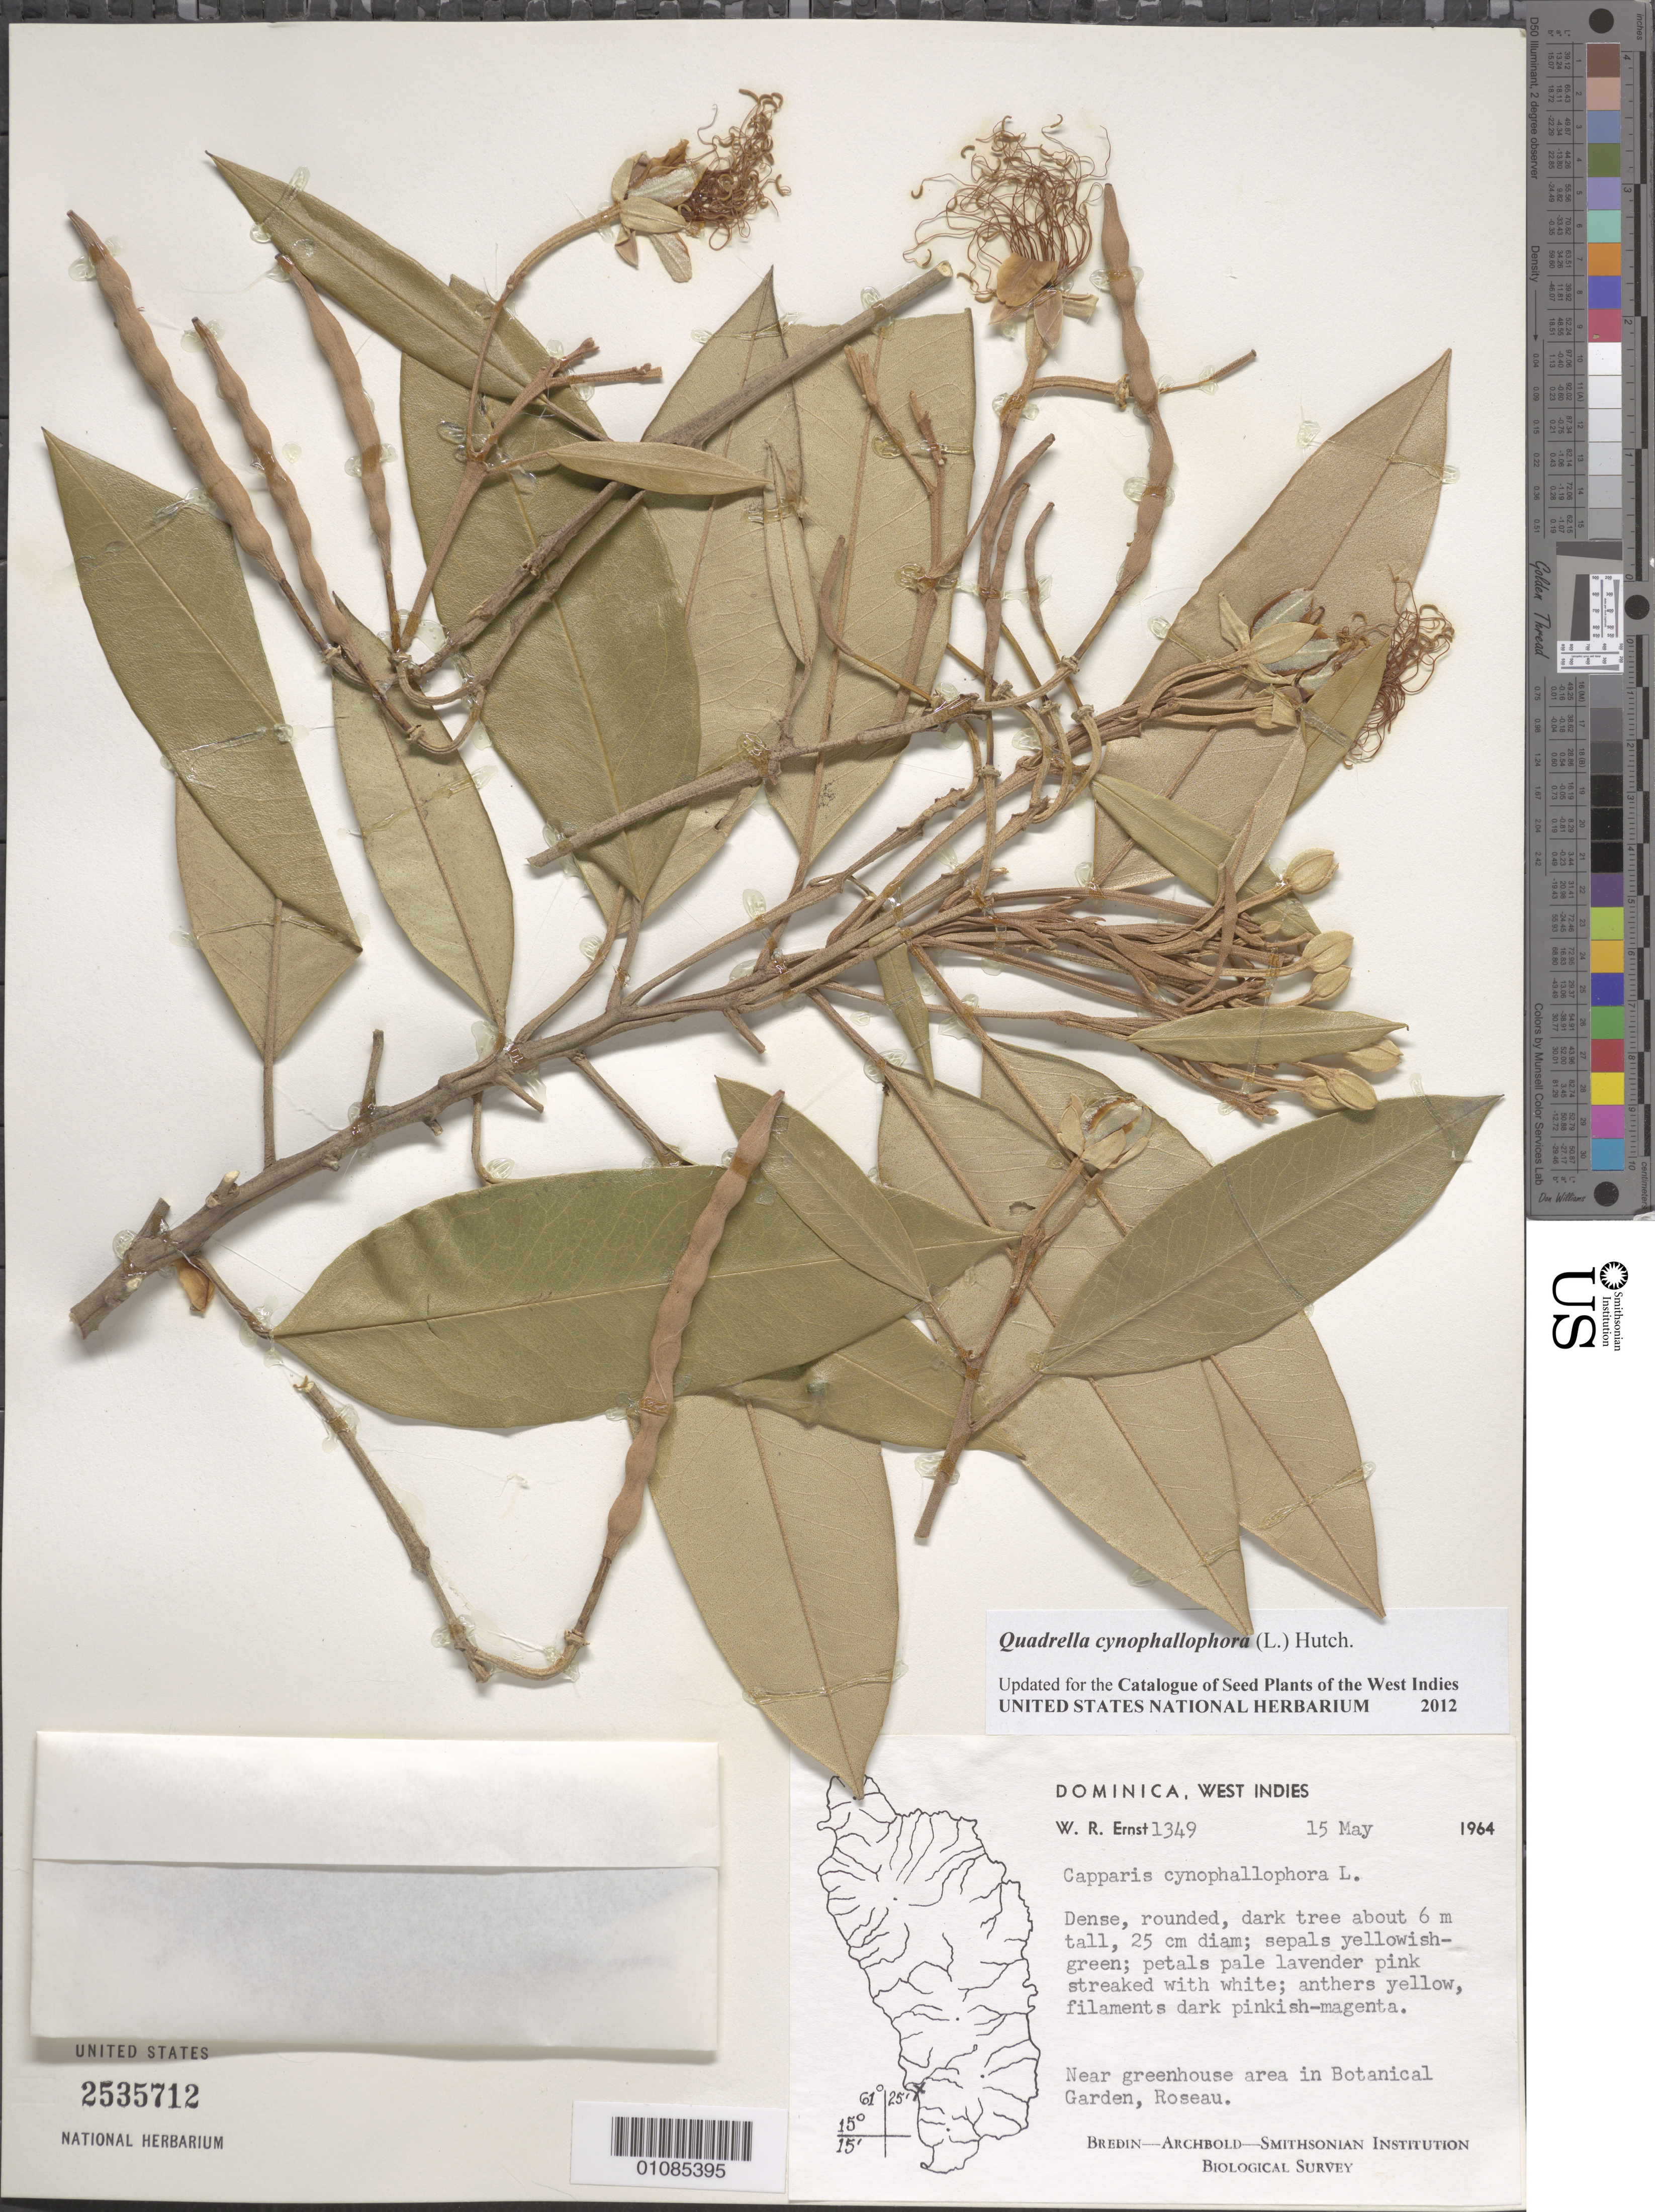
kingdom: Plantae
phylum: Tracheophyta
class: Magnoliopsida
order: Brassicales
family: Capparaceae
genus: Quadrella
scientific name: Quadrella cynophallophora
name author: (L.) Hutch.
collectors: W. R. Ernst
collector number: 1349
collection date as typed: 15 May 1964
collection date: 1964-05-15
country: Dominica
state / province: St. George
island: Dominica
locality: Near greenhouse area in Botanical Garden, Roseau.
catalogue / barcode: US 2535712